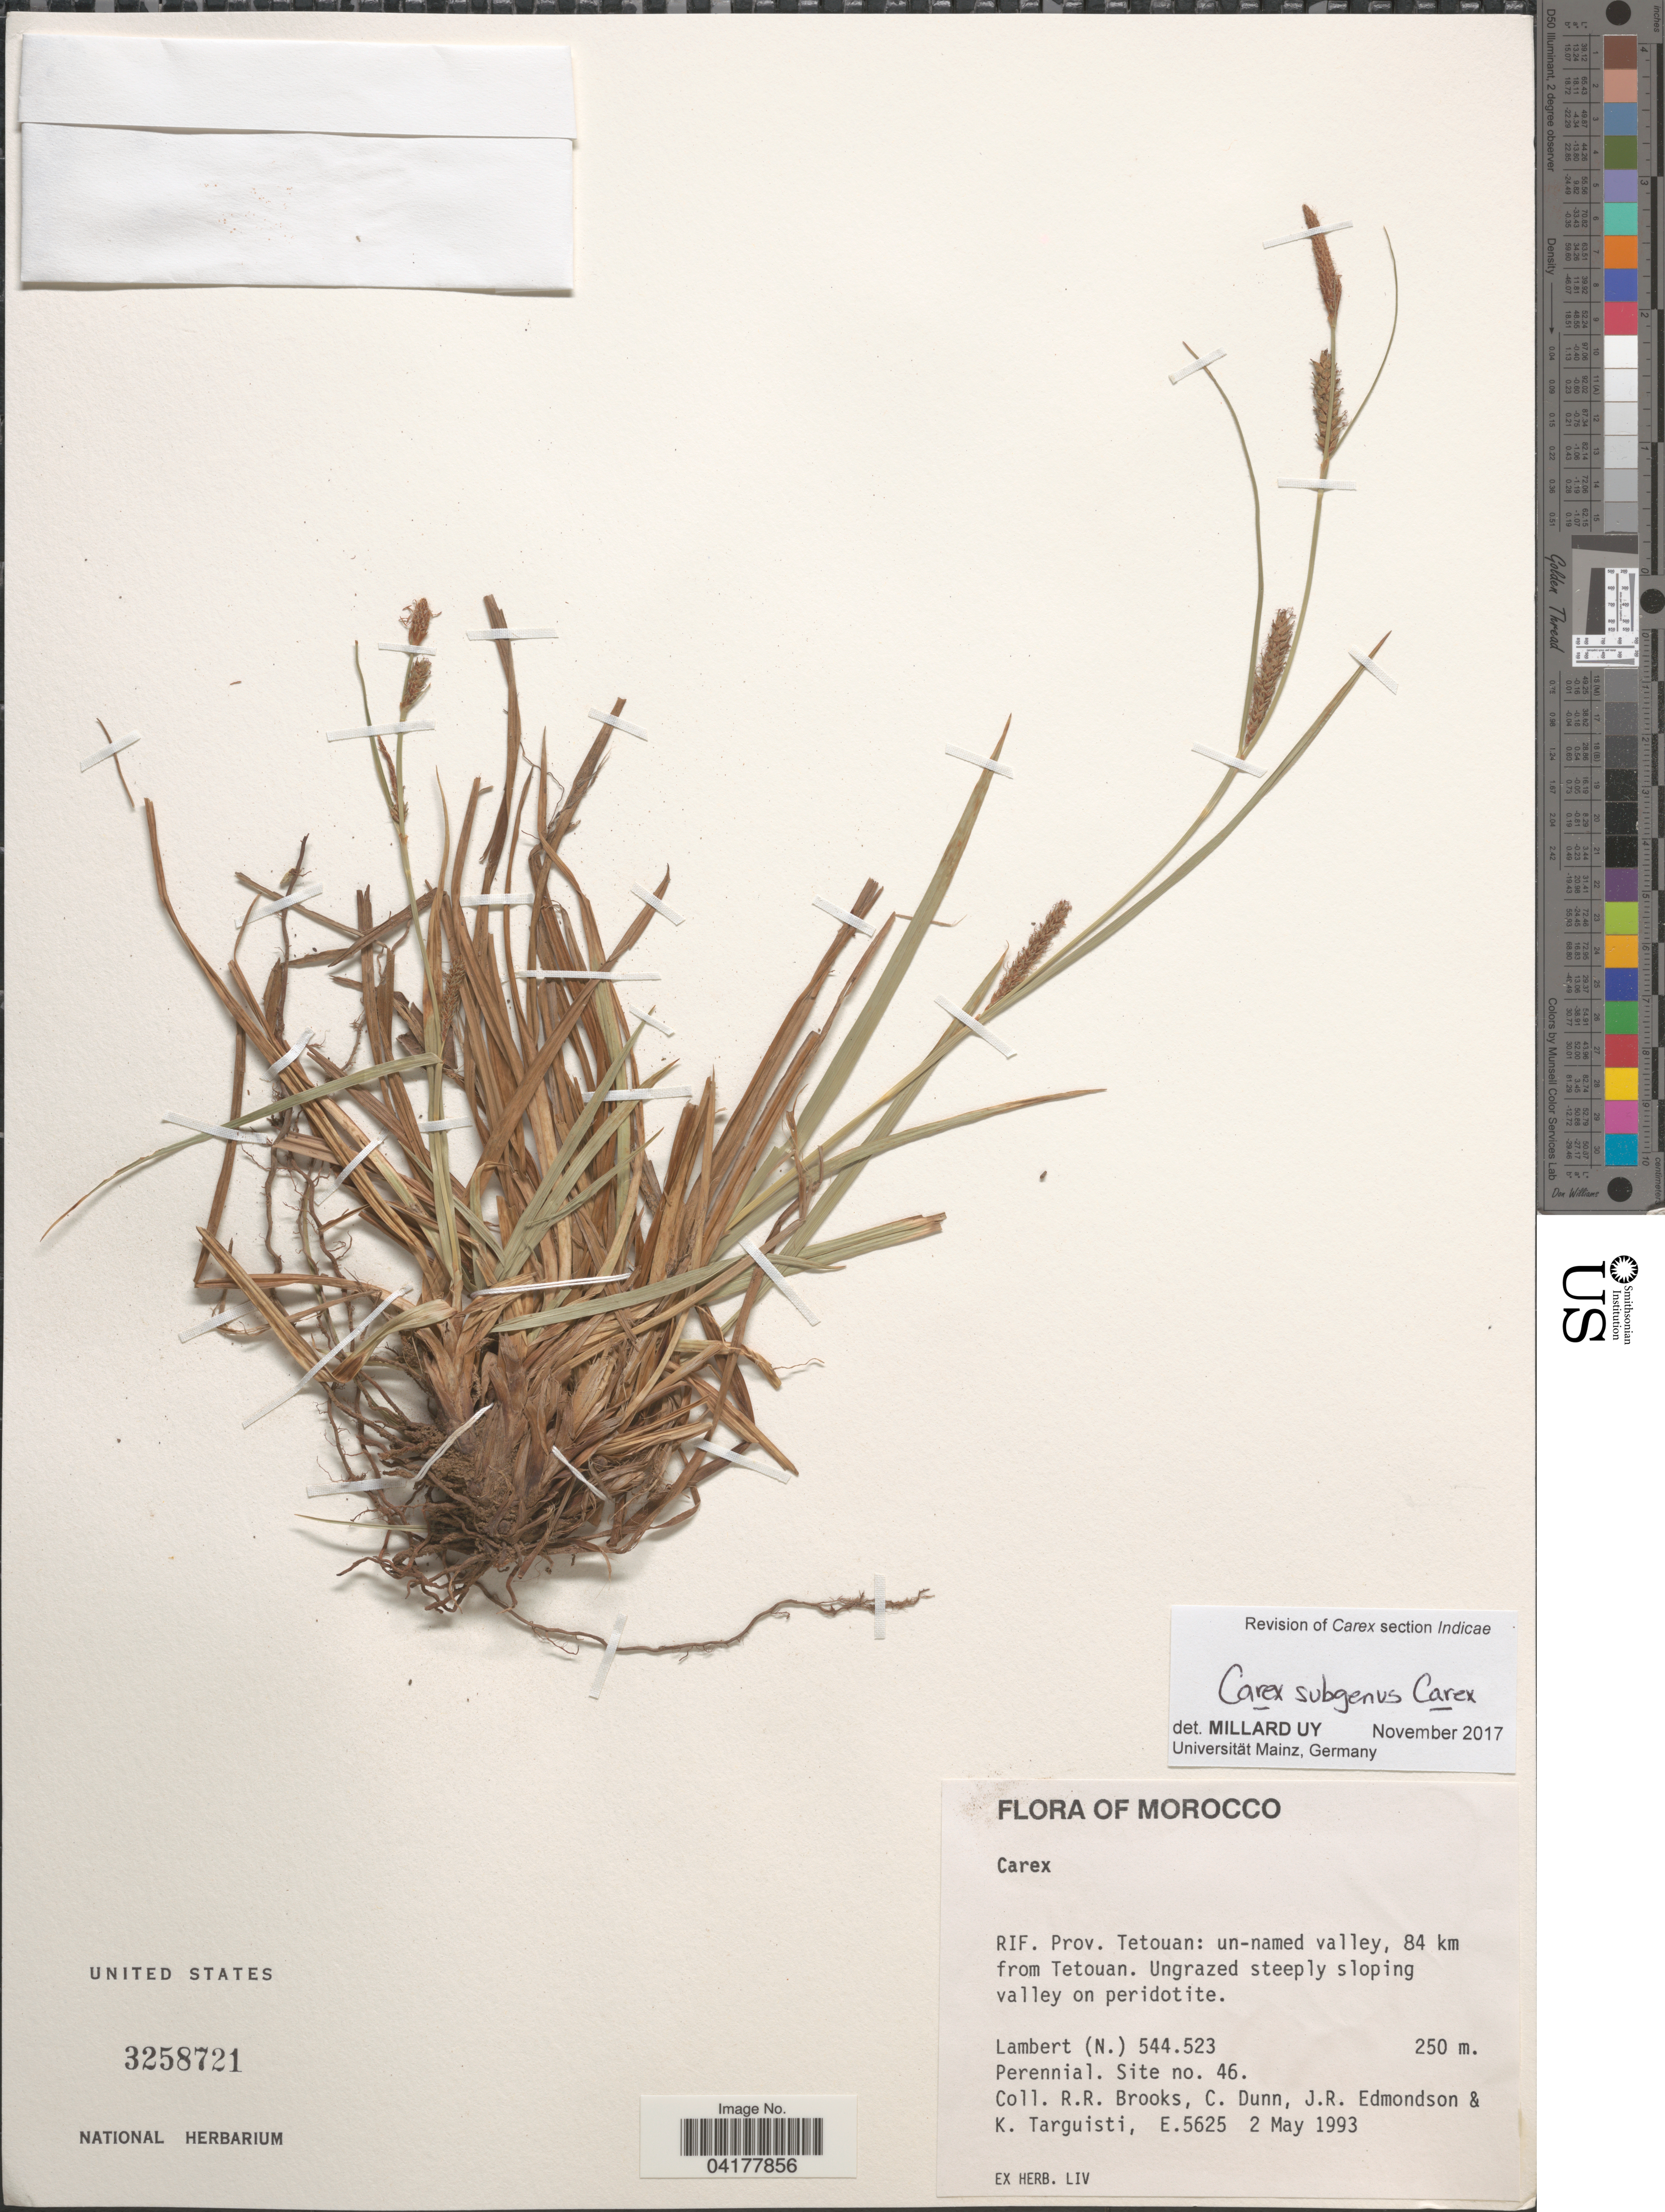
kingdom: Plantae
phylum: Tracheophyta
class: Liliopsida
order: Poales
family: Cyperaceae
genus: Carex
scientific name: Carex sp.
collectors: R. Brooks, C. Dunn, J. R. Edmondson & K. Targuisti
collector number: E5625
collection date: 1993-05-02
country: Morocco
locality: RIF. Prov. Tetouan: 84 km from Tetouan.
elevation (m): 250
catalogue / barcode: US 3258721